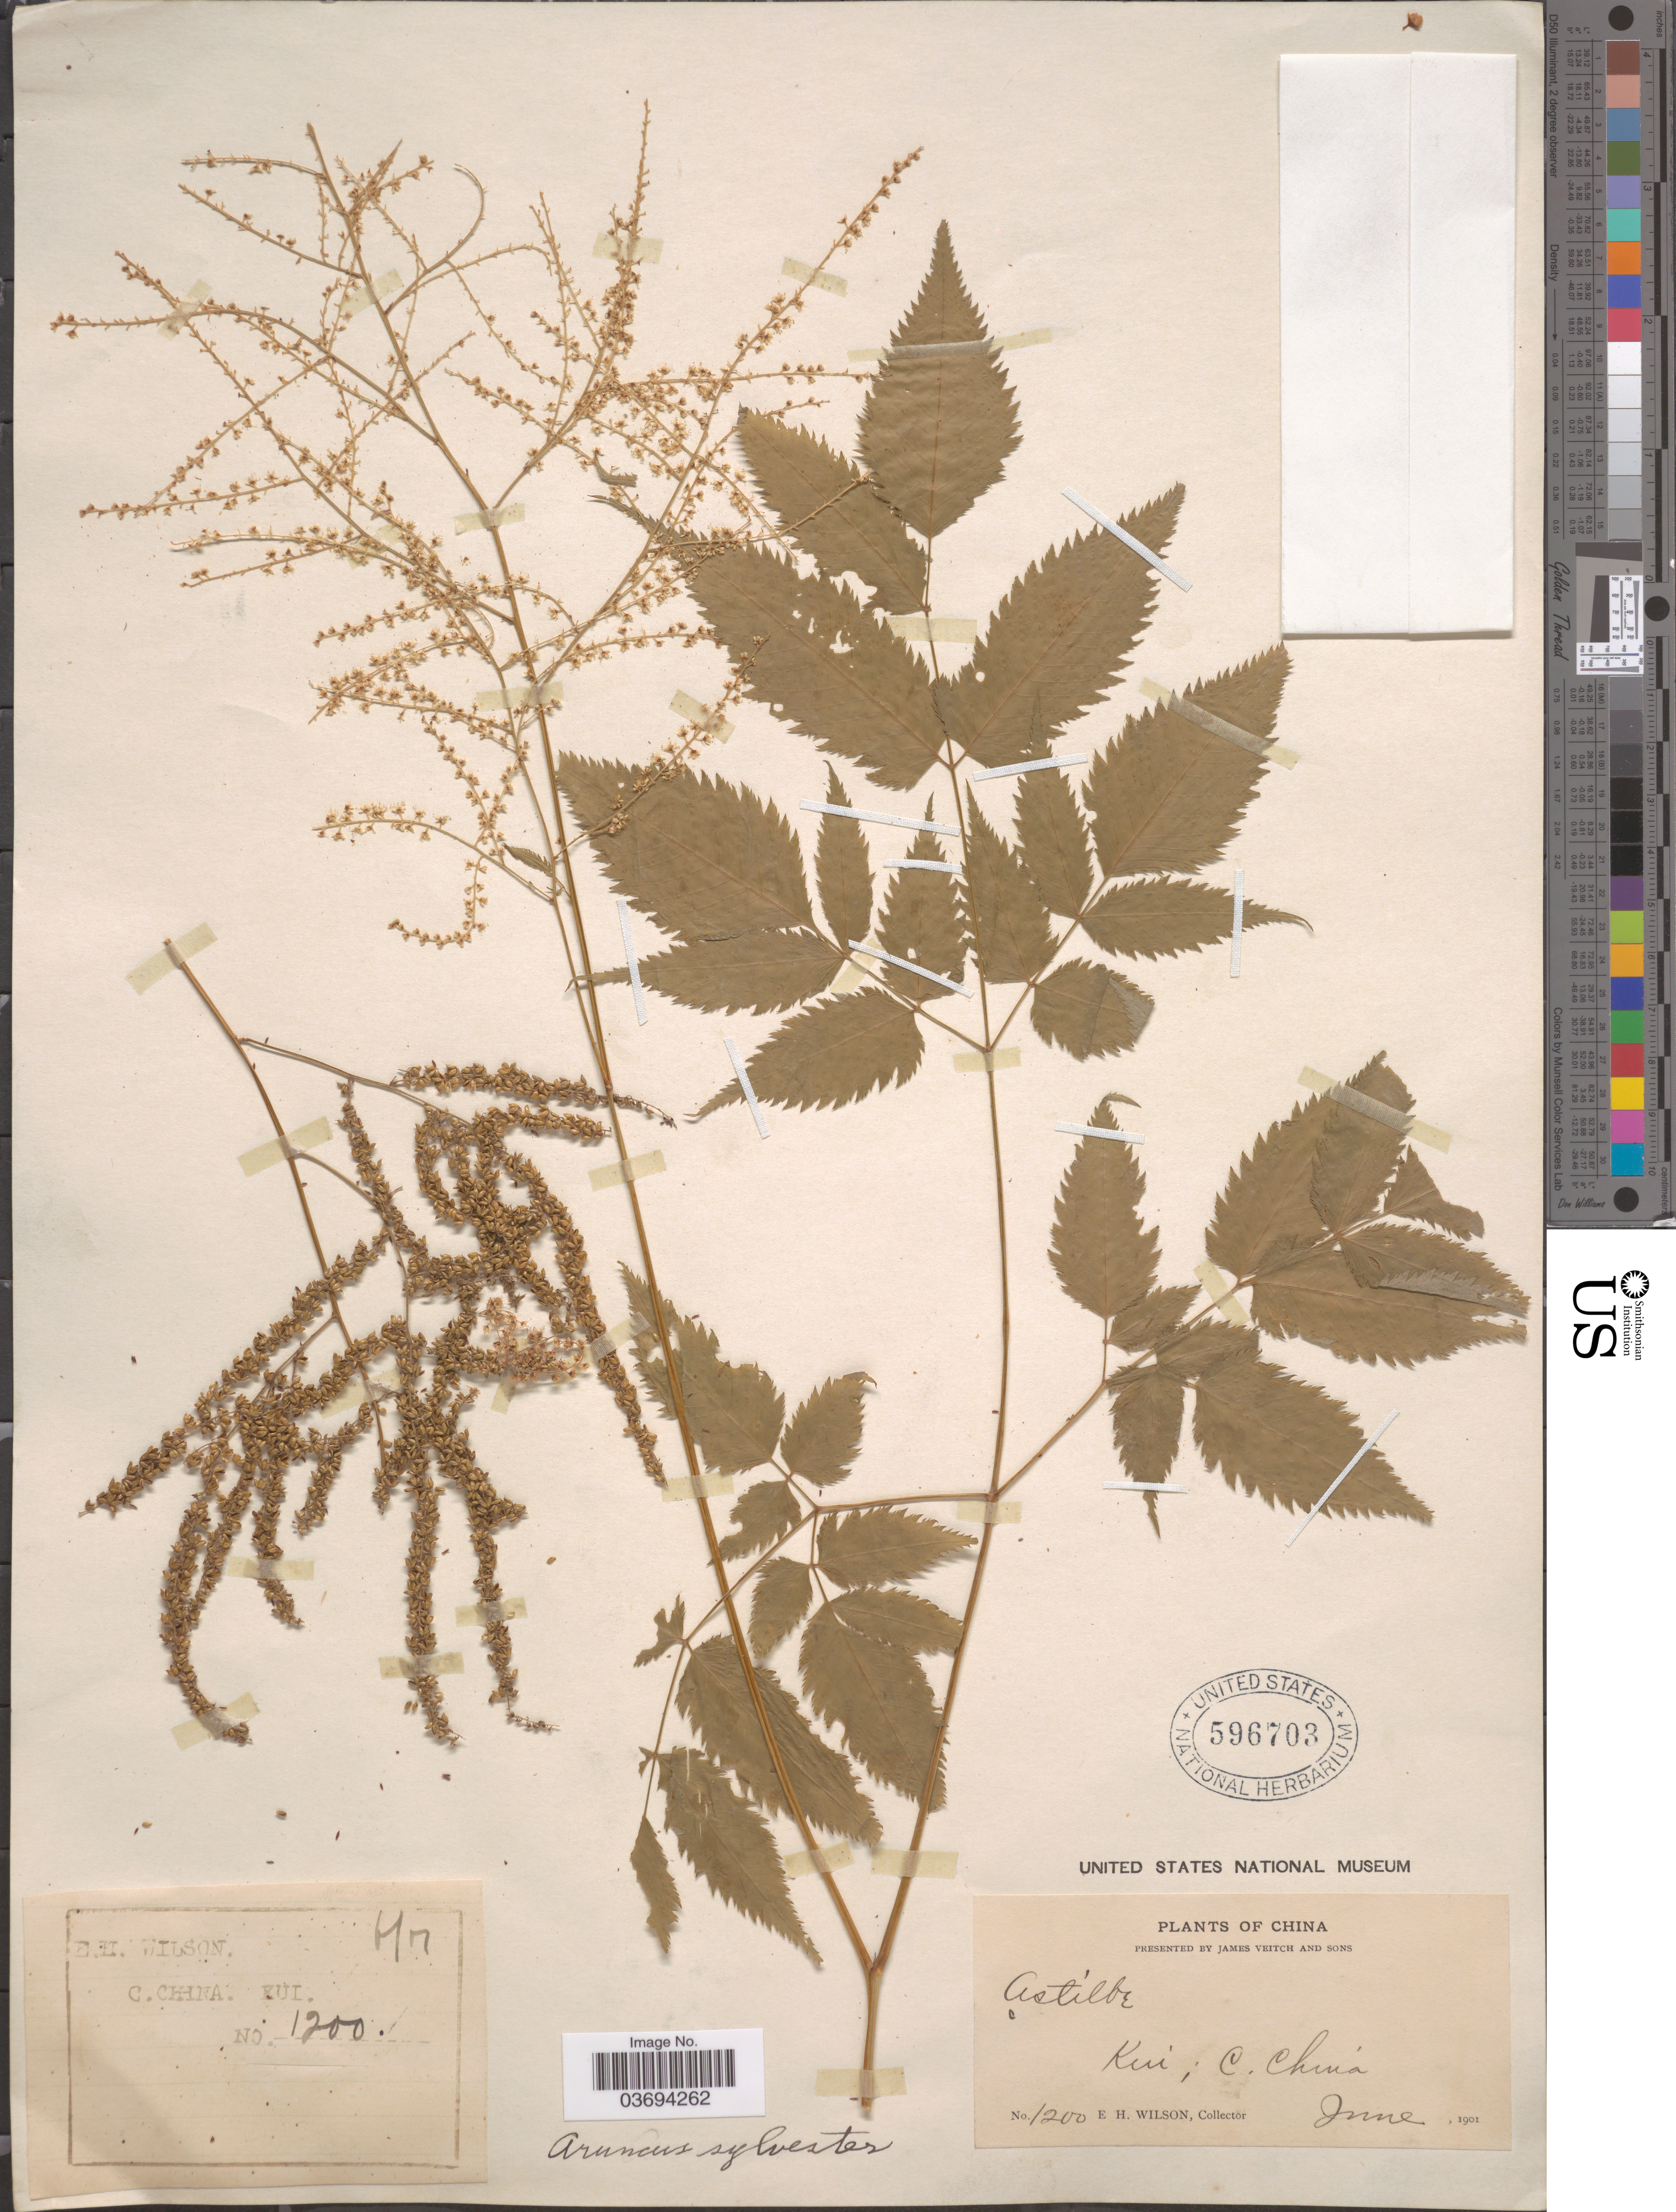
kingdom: Plantae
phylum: Tracheophyta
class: Magnoliopsida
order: Rosales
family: Rosaceae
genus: Aruncus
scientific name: Aruncus sylvester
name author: Kostel. ex Maxim.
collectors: E. Wilson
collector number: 1200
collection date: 1901-06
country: China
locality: Kui, C. China.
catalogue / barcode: US 596703